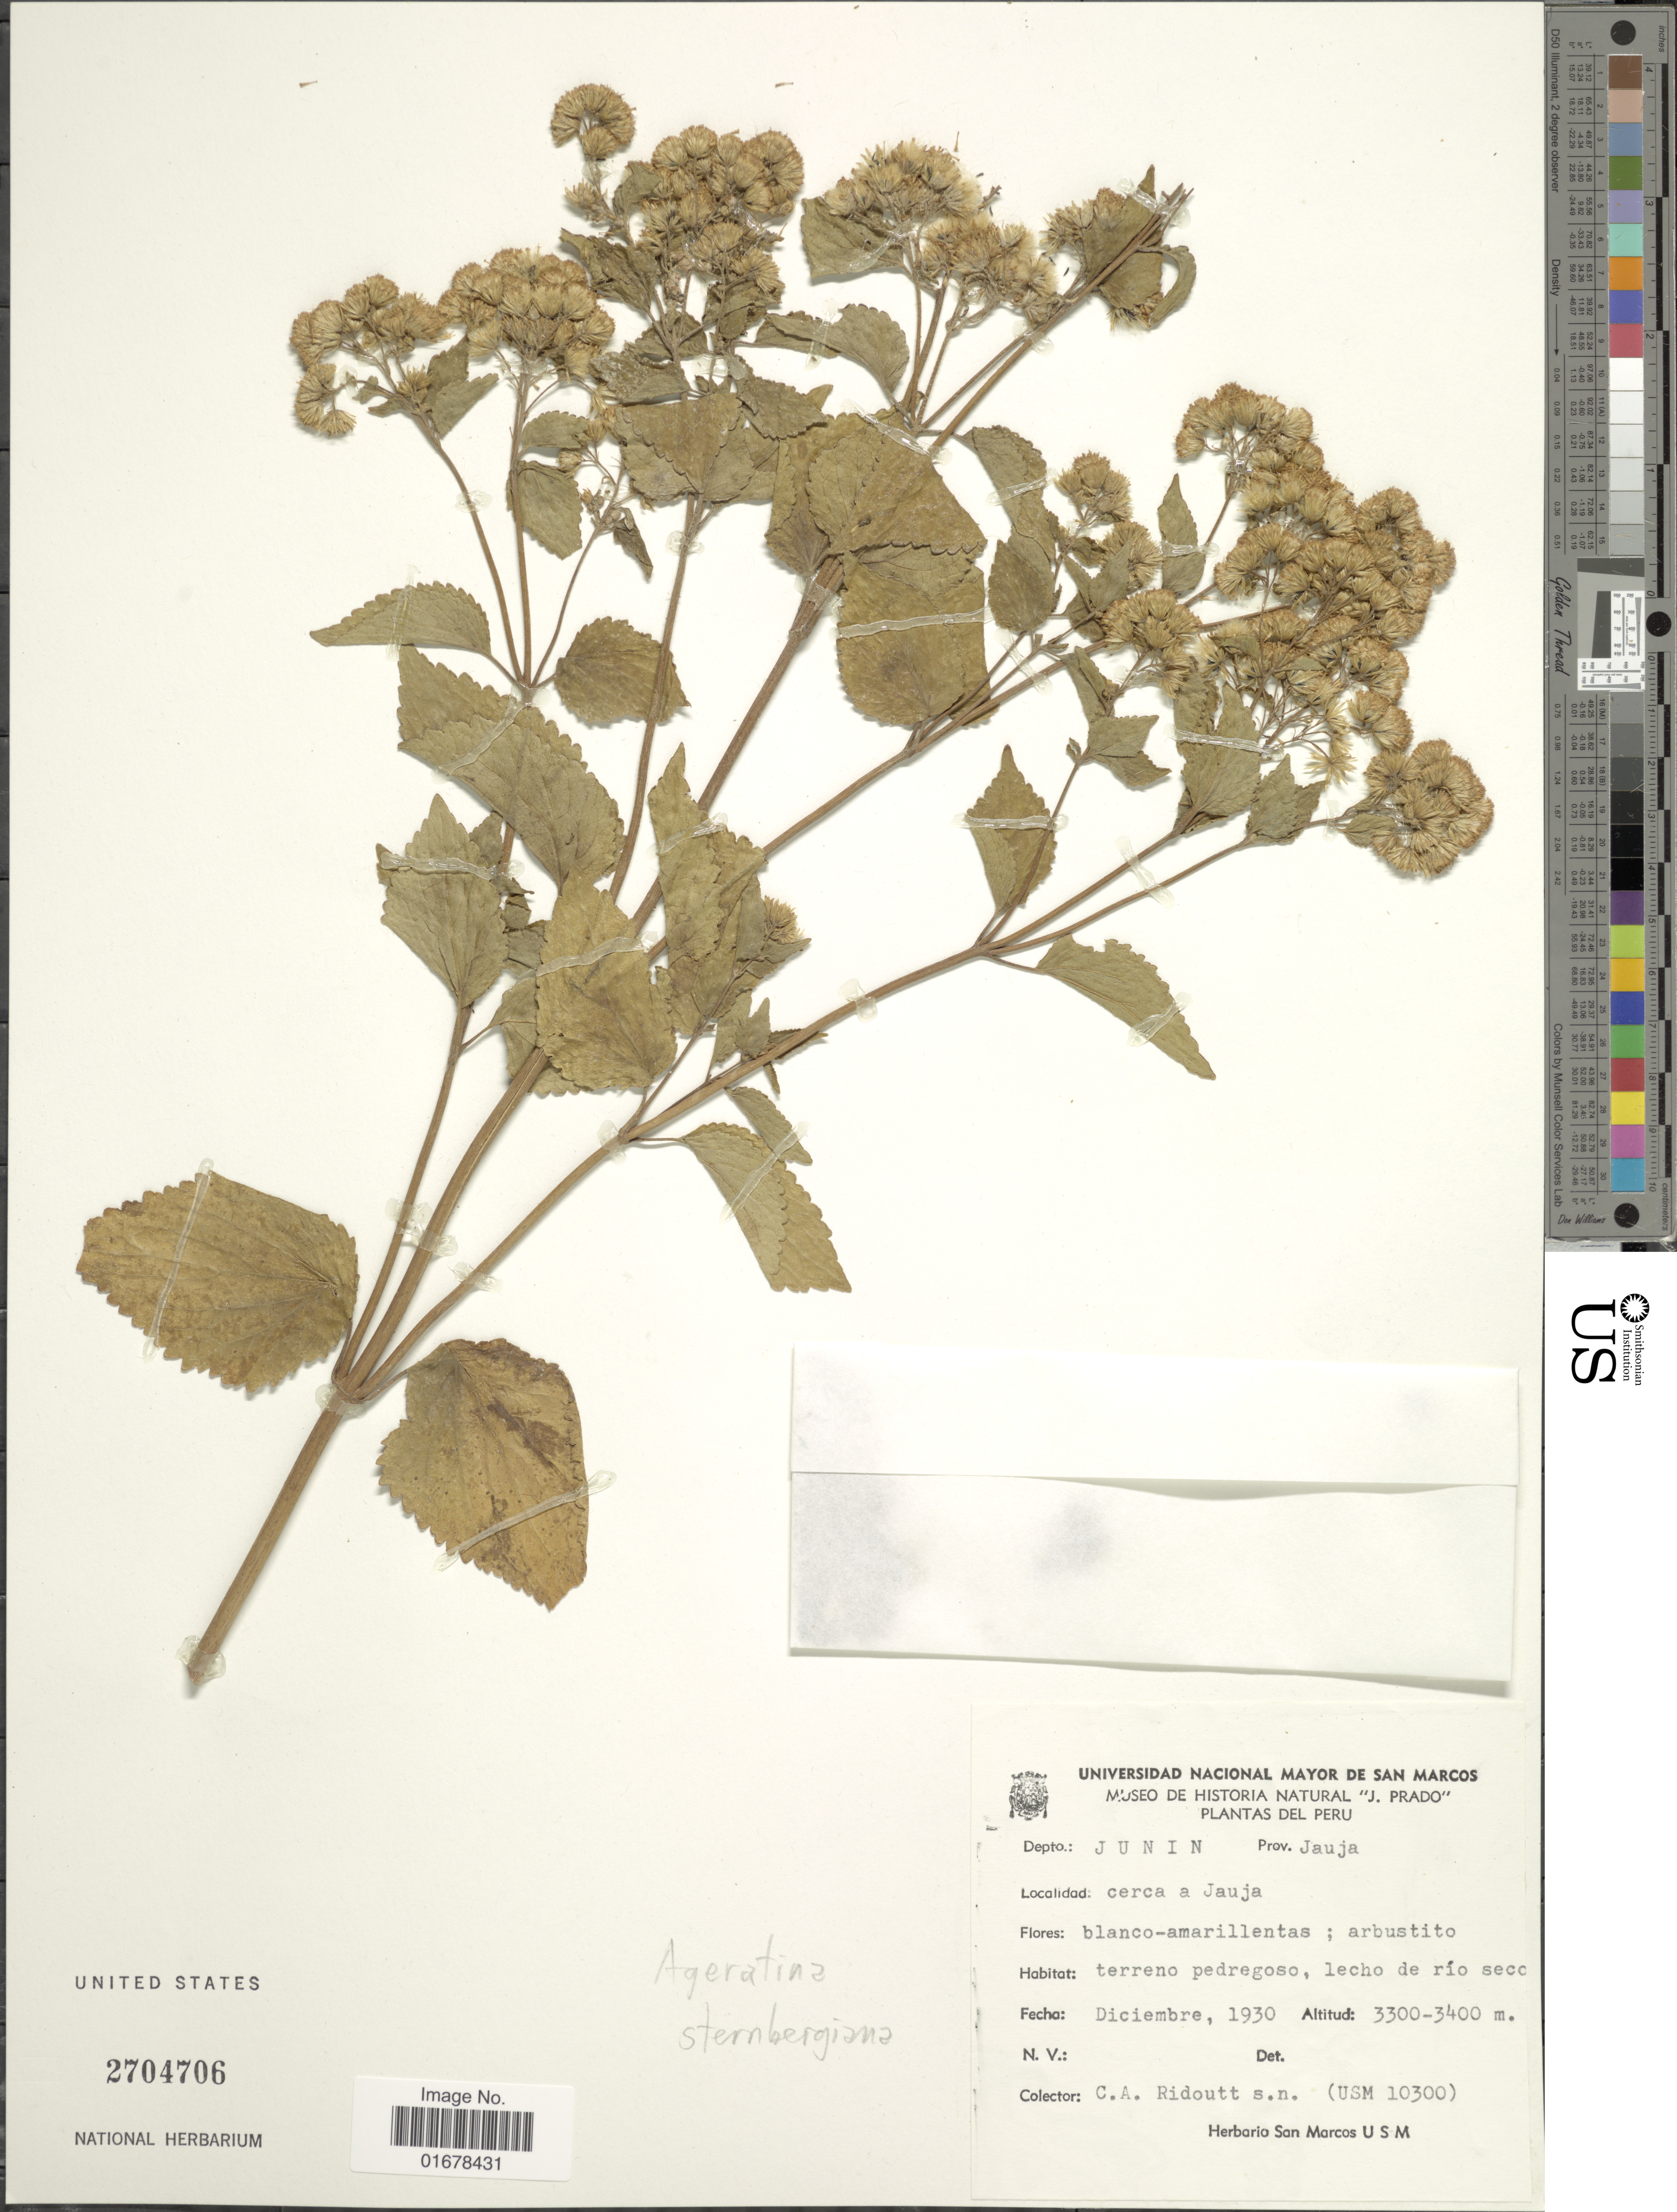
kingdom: Plantae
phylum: Tracheophyta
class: Magnoliopsida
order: Asterales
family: Asteraceae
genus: Ageratina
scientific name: Ageratina sternbergiana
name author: (DC.) R.M. King & H. Rob.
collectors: C. Ridoutt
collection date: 1930-12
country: Peru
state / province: Junín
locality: Depto. Junin, Prov. Jauja, Cerca a Jauja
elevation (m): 3300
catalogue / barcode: US 2704706